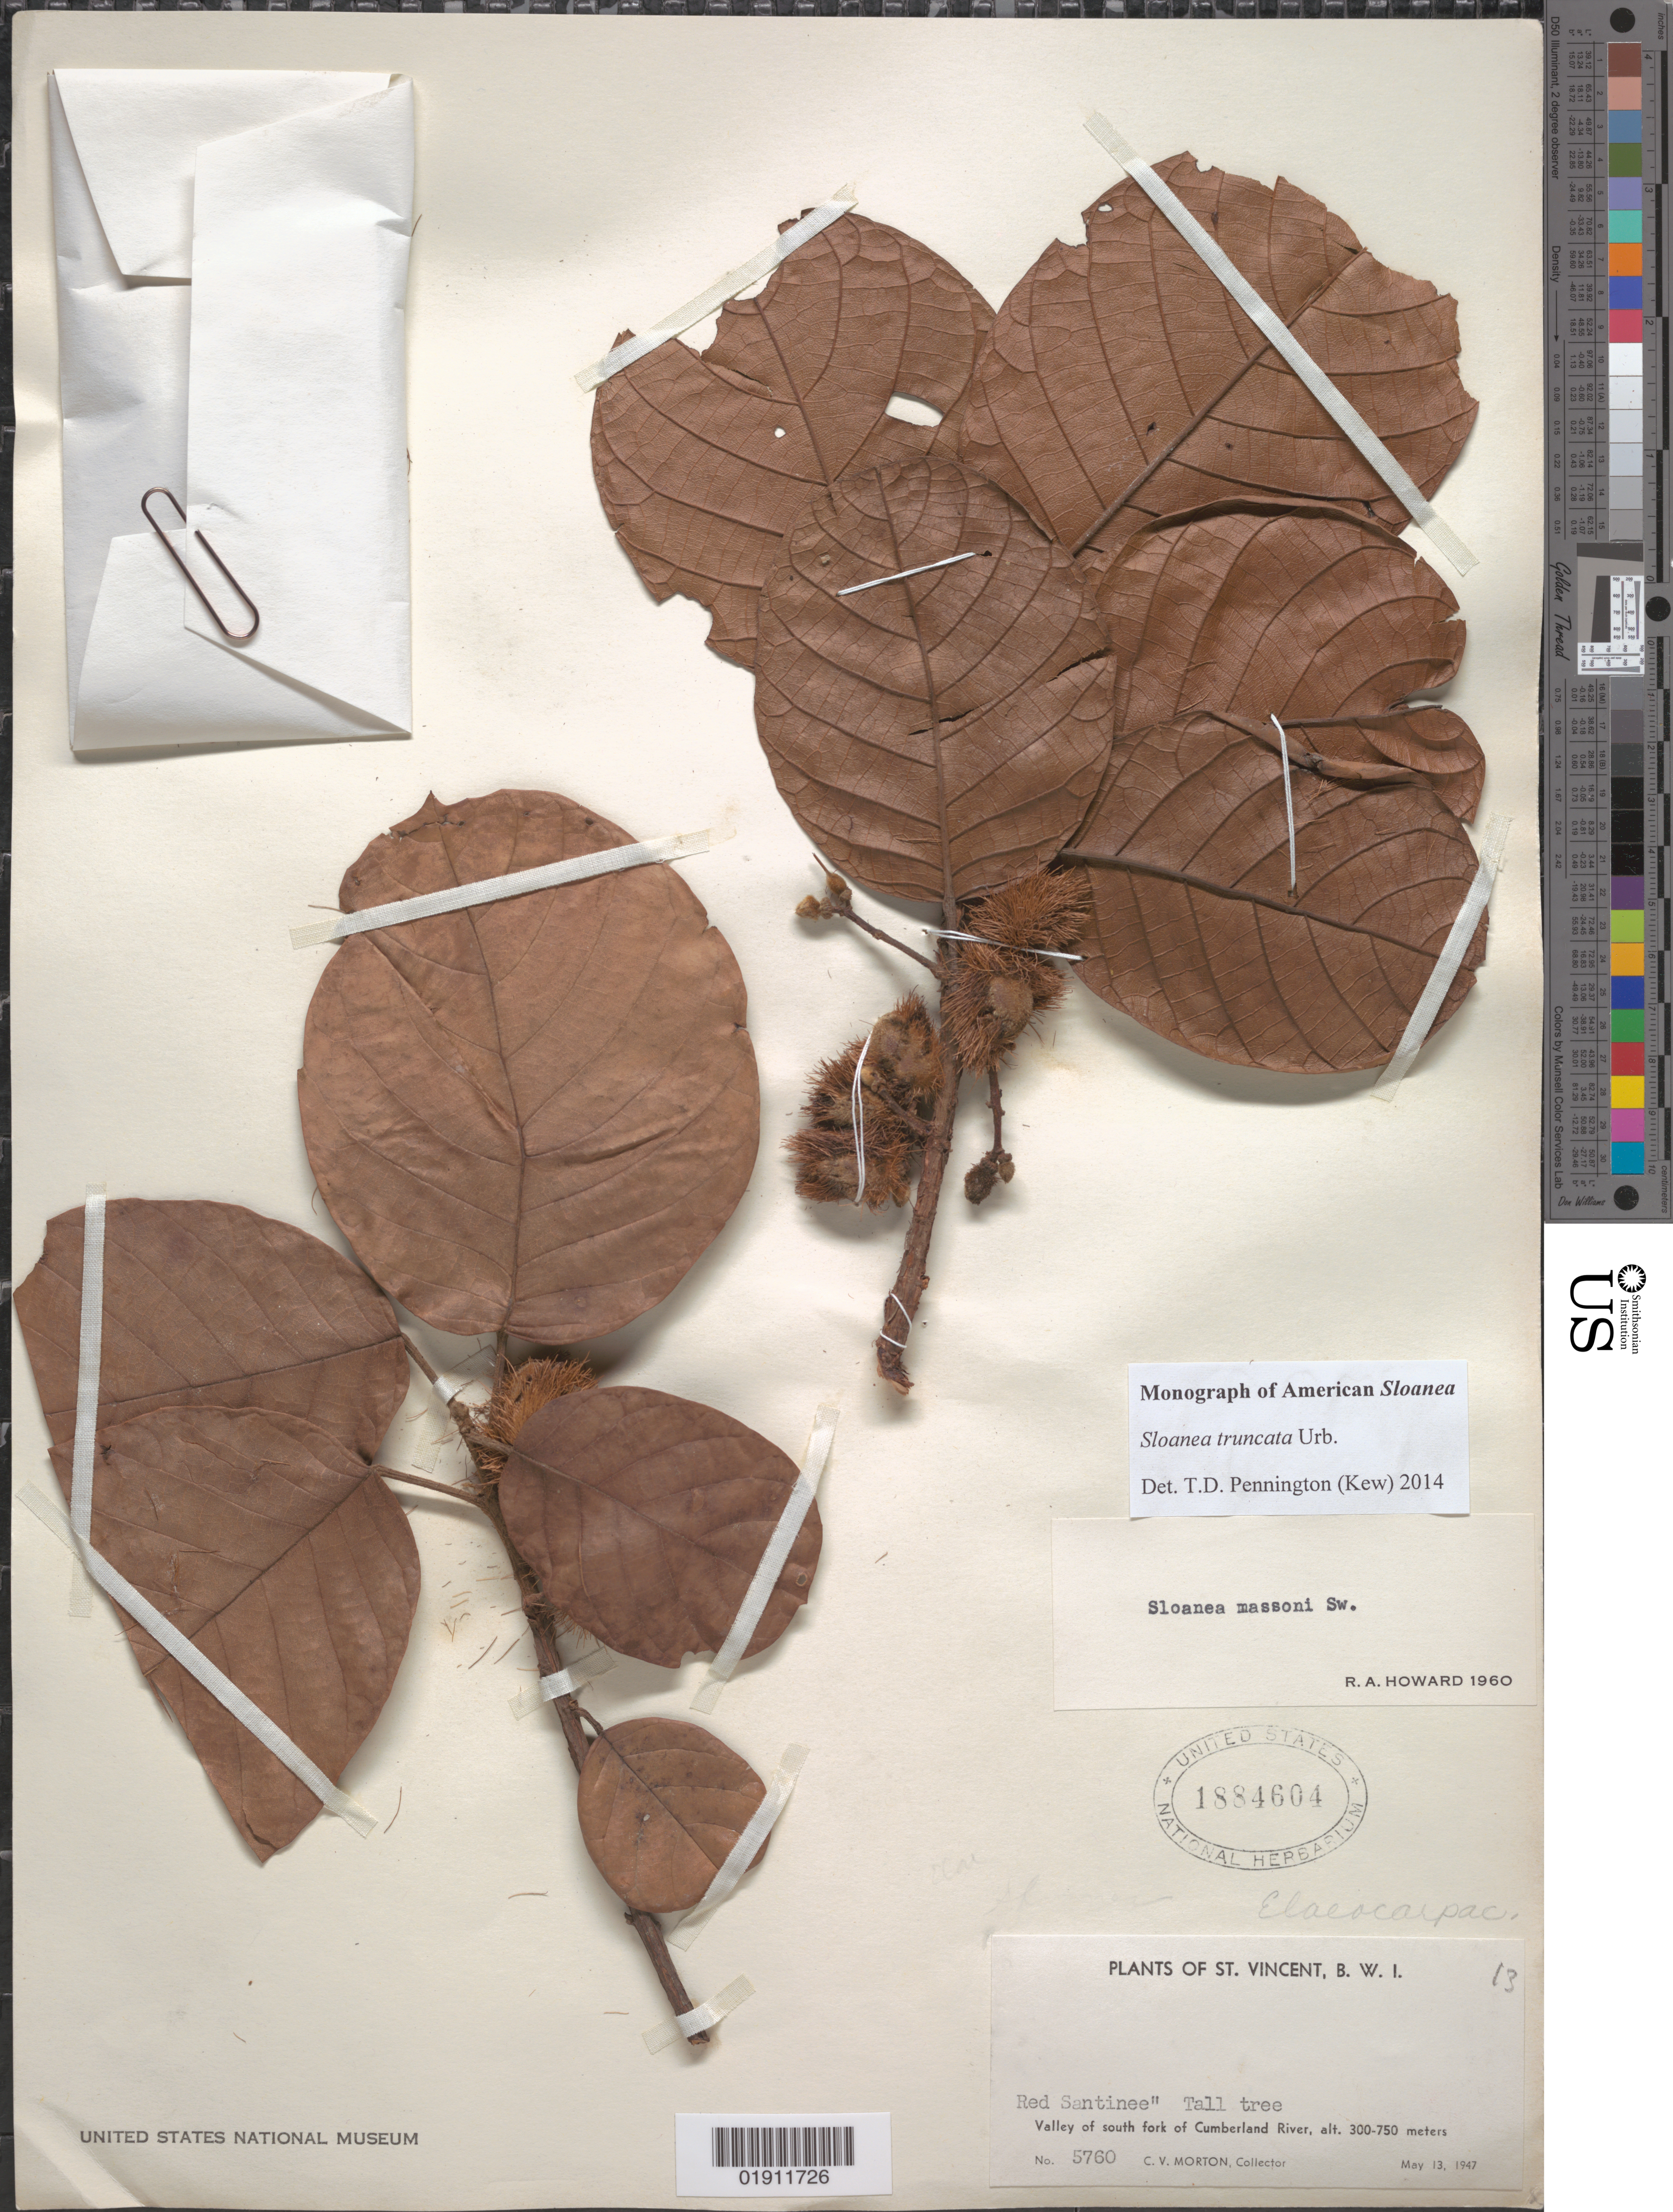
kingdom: Plantae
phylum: Tracheophyta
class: Magnoliopsida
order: Oxalidales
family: Elaeocarpaceae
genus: Sloanea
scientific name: Sloanea truncata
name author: Urb.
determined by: Pennington, T. D., (K)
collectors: C. V. Morton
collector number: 5760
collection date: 1947-05-13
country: St. Vincent - Grenadines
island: St. Vincent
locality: Cumberland River, valley of south fork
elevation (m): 300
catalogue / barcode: US 1884604